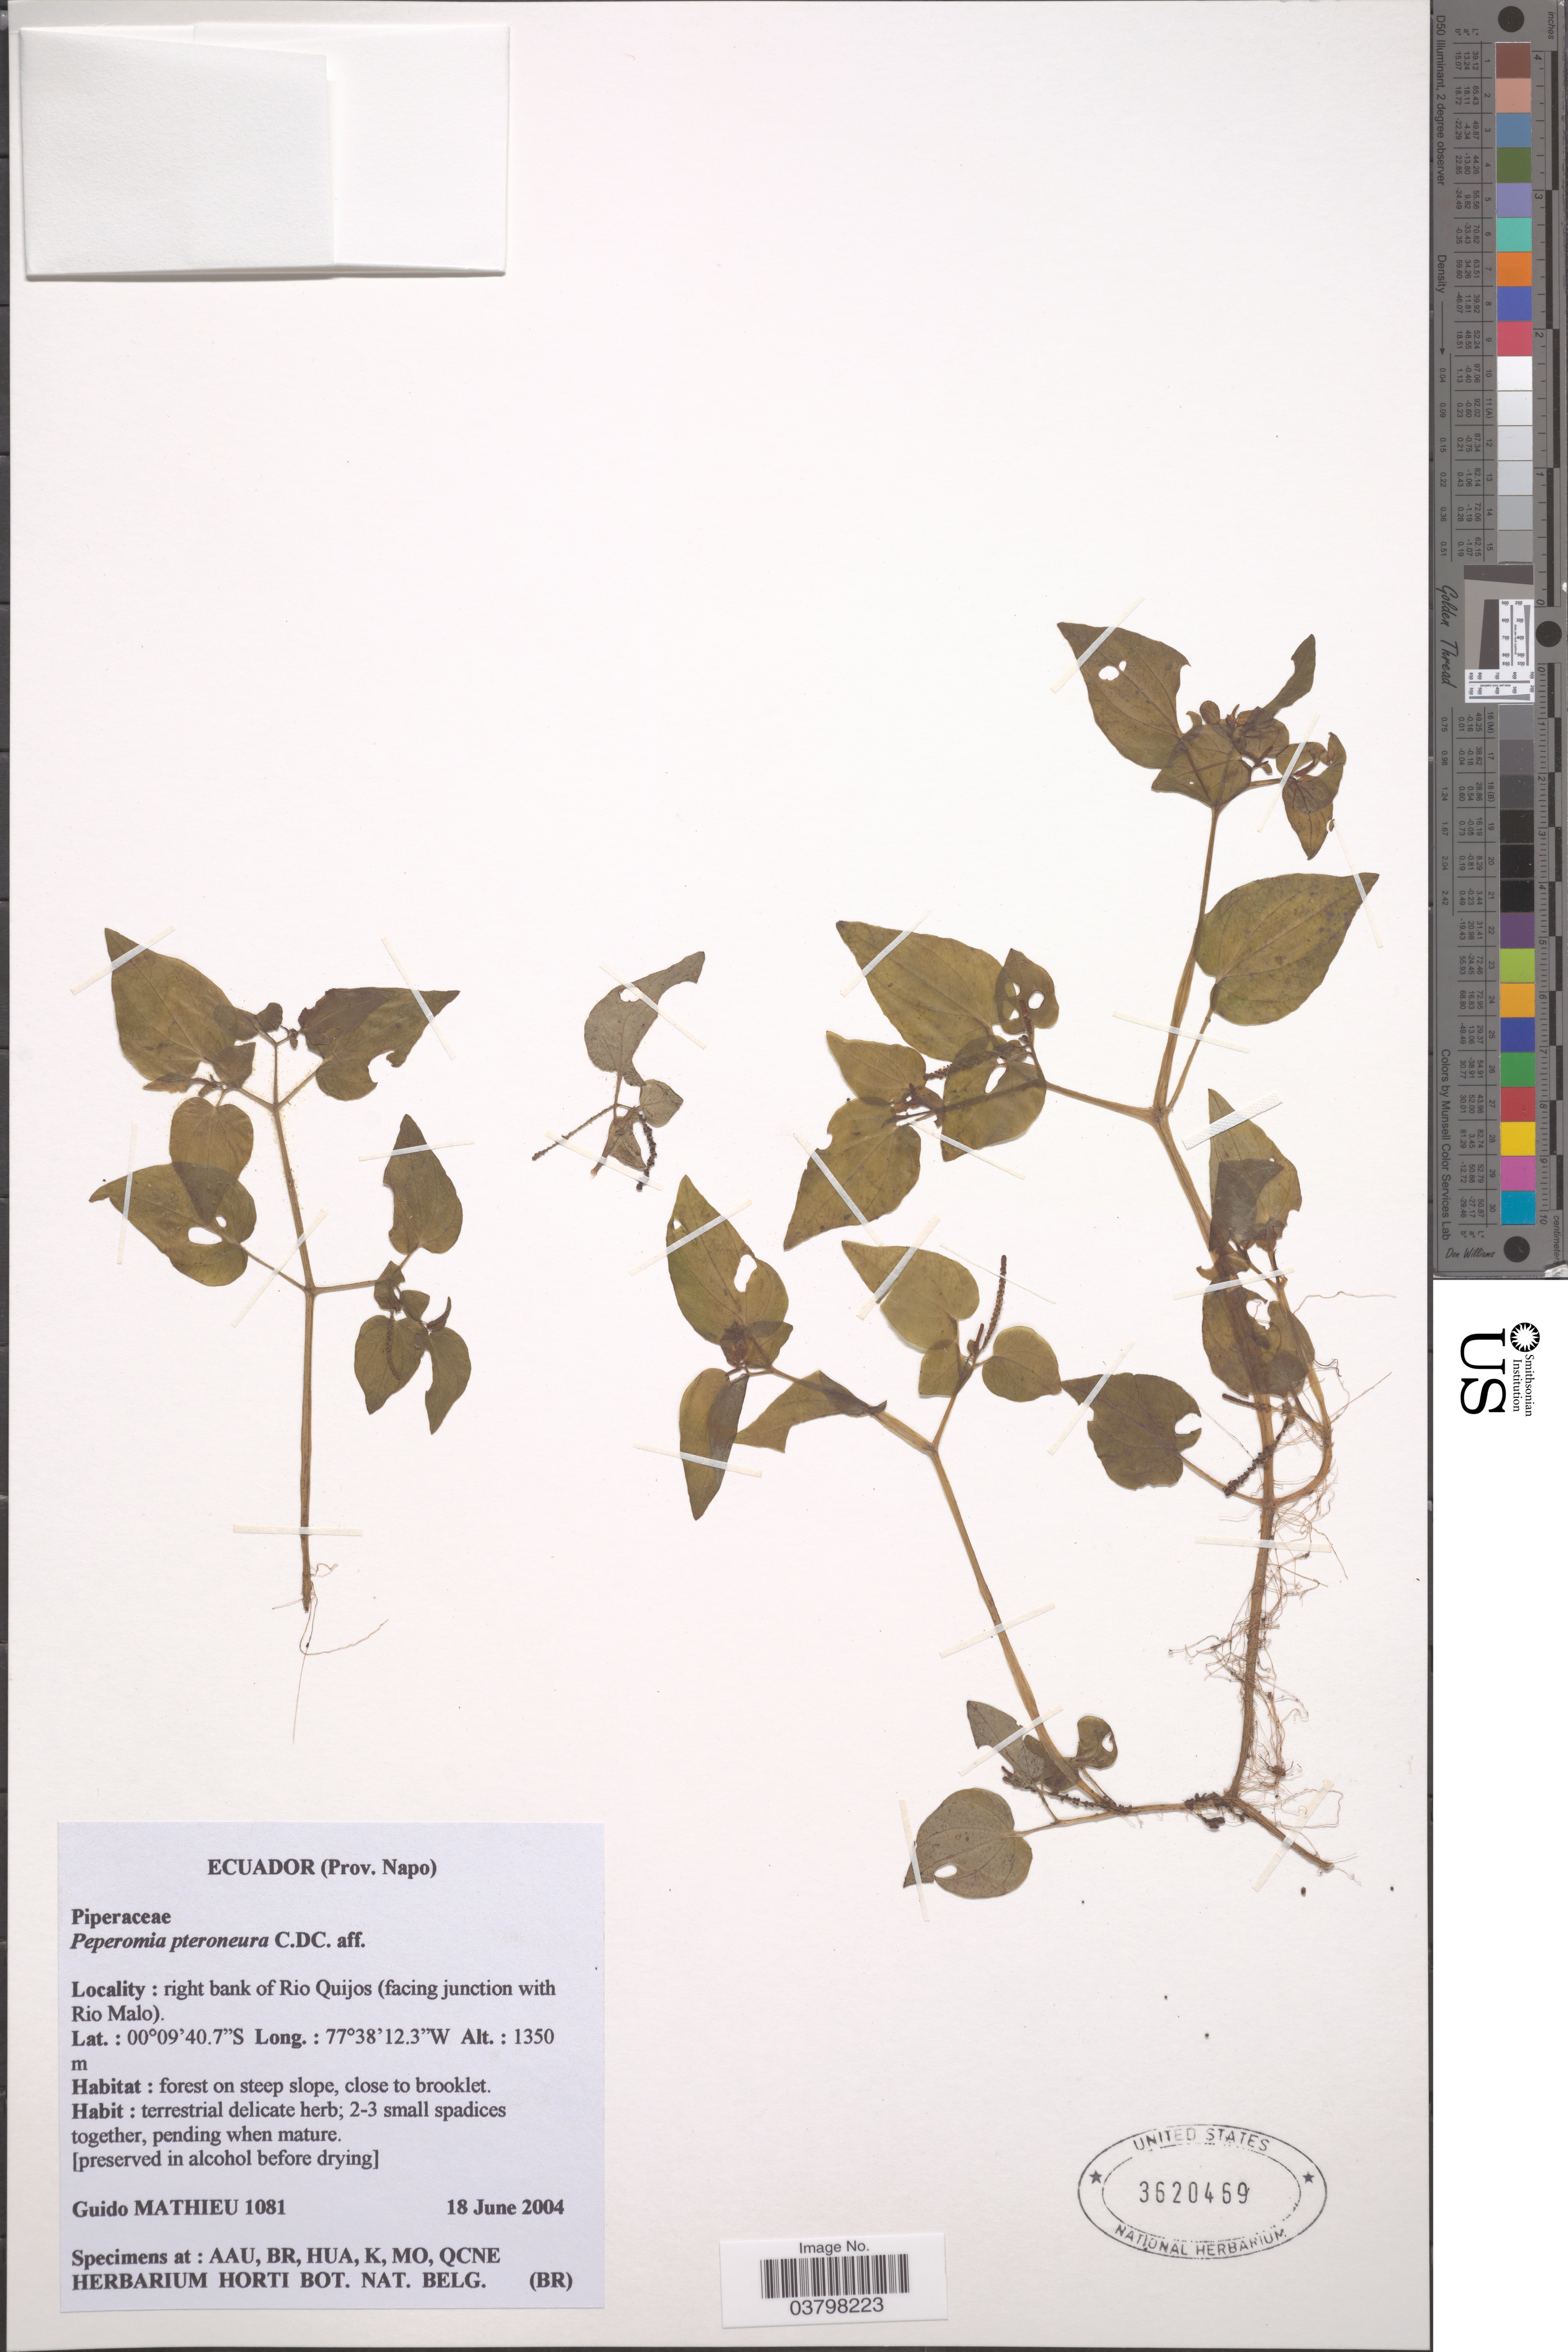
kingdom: Plantae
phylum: Tracheophyta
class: Magnoliopsida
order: Piperales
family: Piperaceae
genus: Peperomia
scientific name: Peperomia pteroneura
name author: C. DC.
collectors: G. Mathieu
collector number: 1081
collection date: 2004-06-18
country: Ecuador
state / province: Napo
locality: Righ bank of Rio Quijos (facing junction with Rio Malo).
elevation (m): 1350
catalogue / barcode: US 3620459